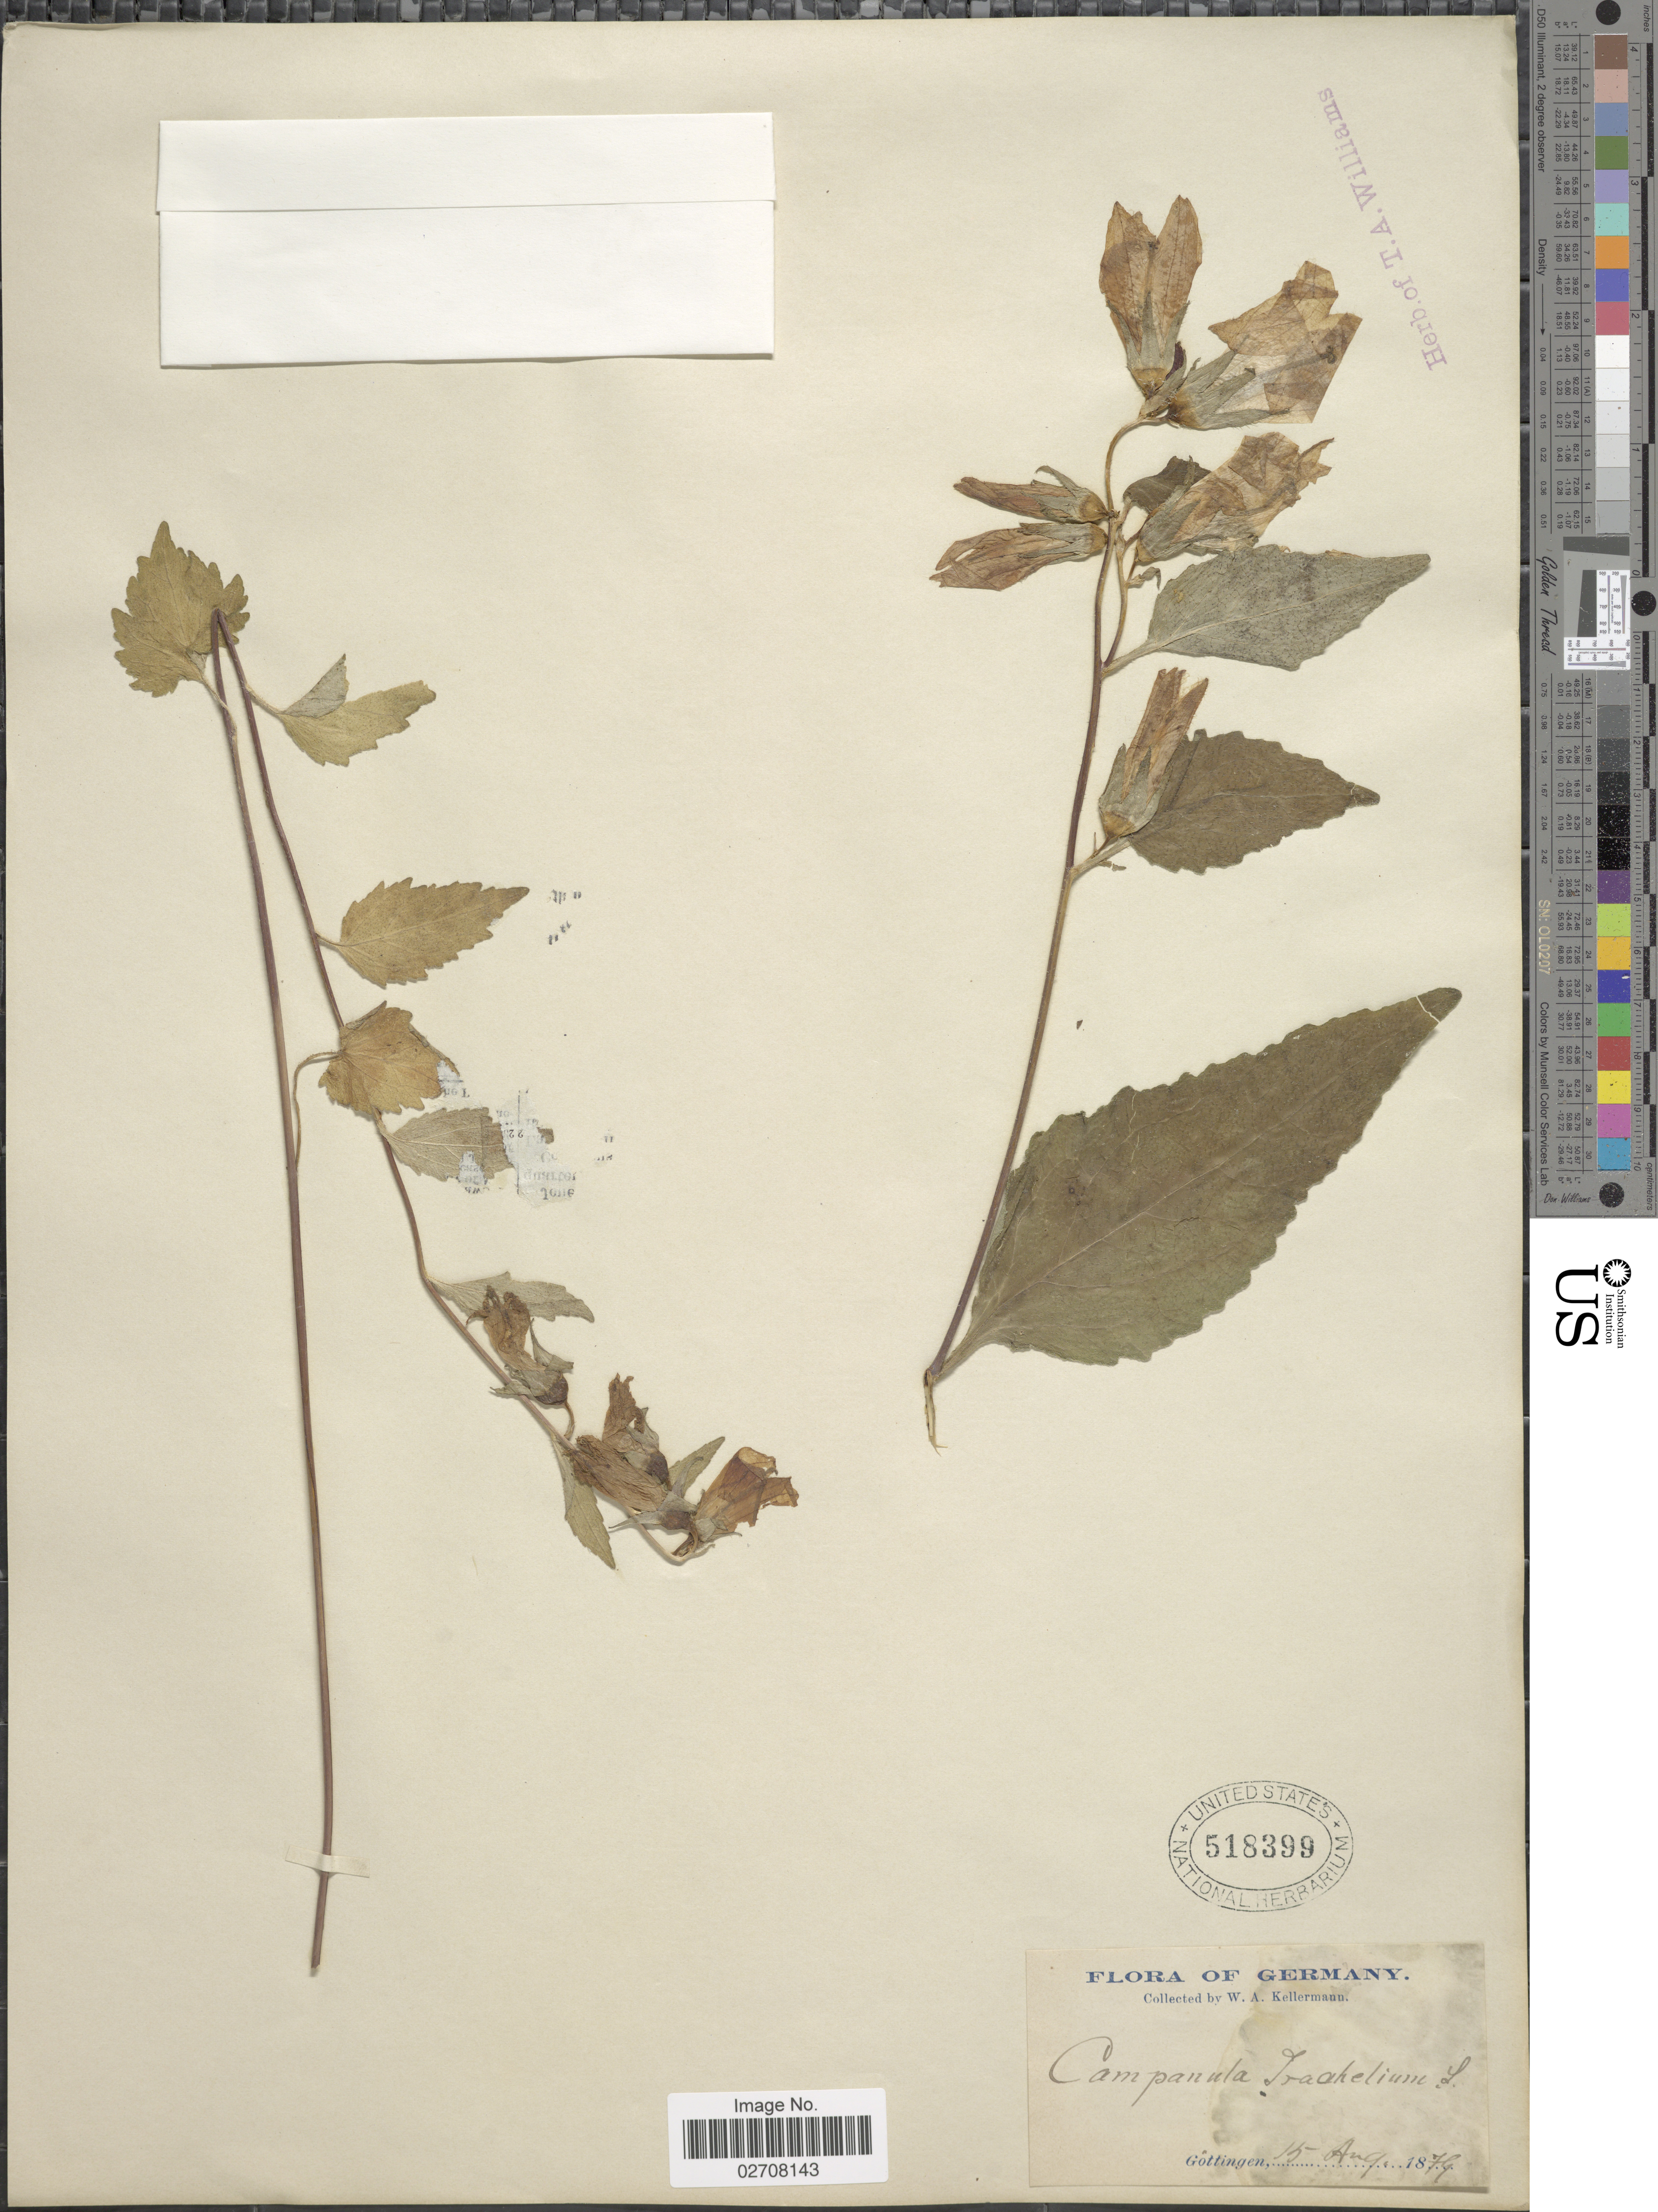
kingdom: Plantae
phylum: Tracheophyta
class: Magnoliopsida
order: Asterales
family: Campanulaceae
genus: Campanula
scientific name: Campanula trachelium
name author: L.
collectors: W. A. Kellermann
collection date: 1879-08-15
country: Germany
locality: Gottingen.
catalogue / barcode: US 518399